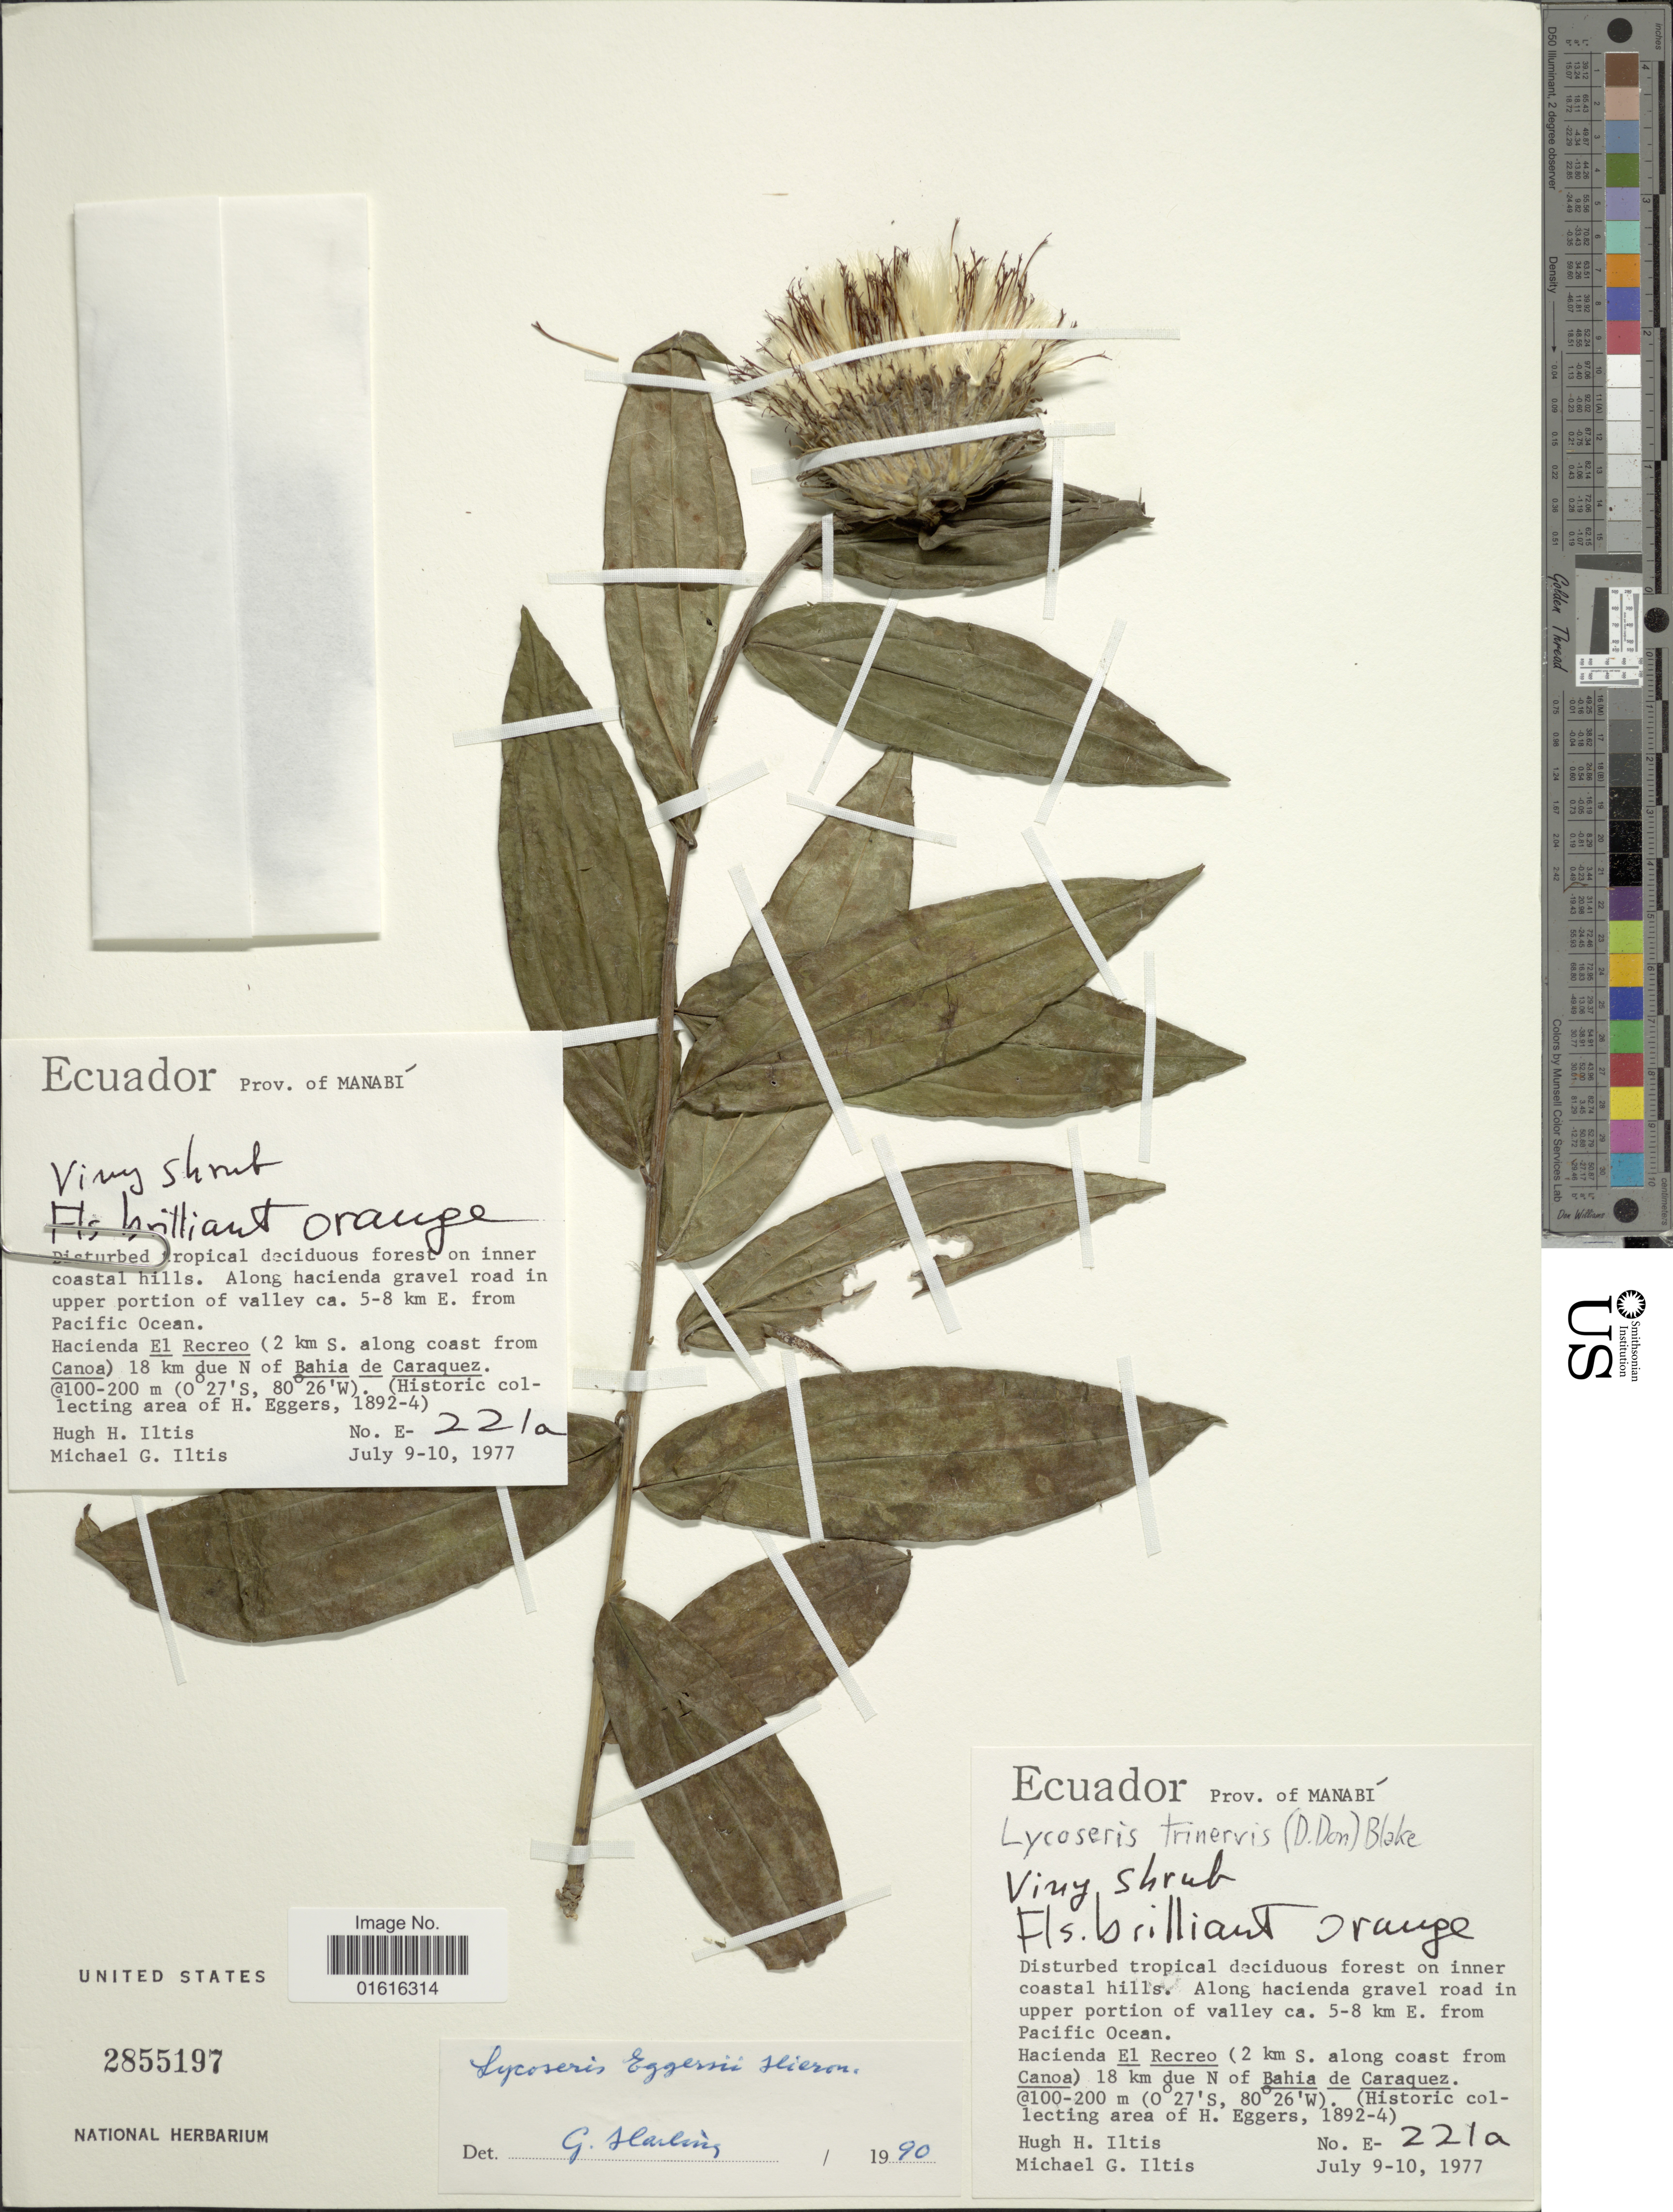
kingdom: Plantae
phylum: Tracheophyta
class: Magnoliopsida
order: Asterales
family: Asteraceae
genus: Lycoseris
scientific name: Lycoseris eggersii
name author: Hieron.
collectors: H. H. Iltis & M. G. Iltis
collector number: E-221a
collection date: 1977-07-09/1977-07-10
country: Ecuador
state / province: Manabí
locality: Along hacienda gravel road in upper portion of valley ca. 5-8 km E. from Pacific Ocean. Hacienda El Recreo (2 km S. along coast from Canoa) 18 km due N of Bahia de Caraquez.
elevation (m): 100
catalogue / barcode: US 2855197